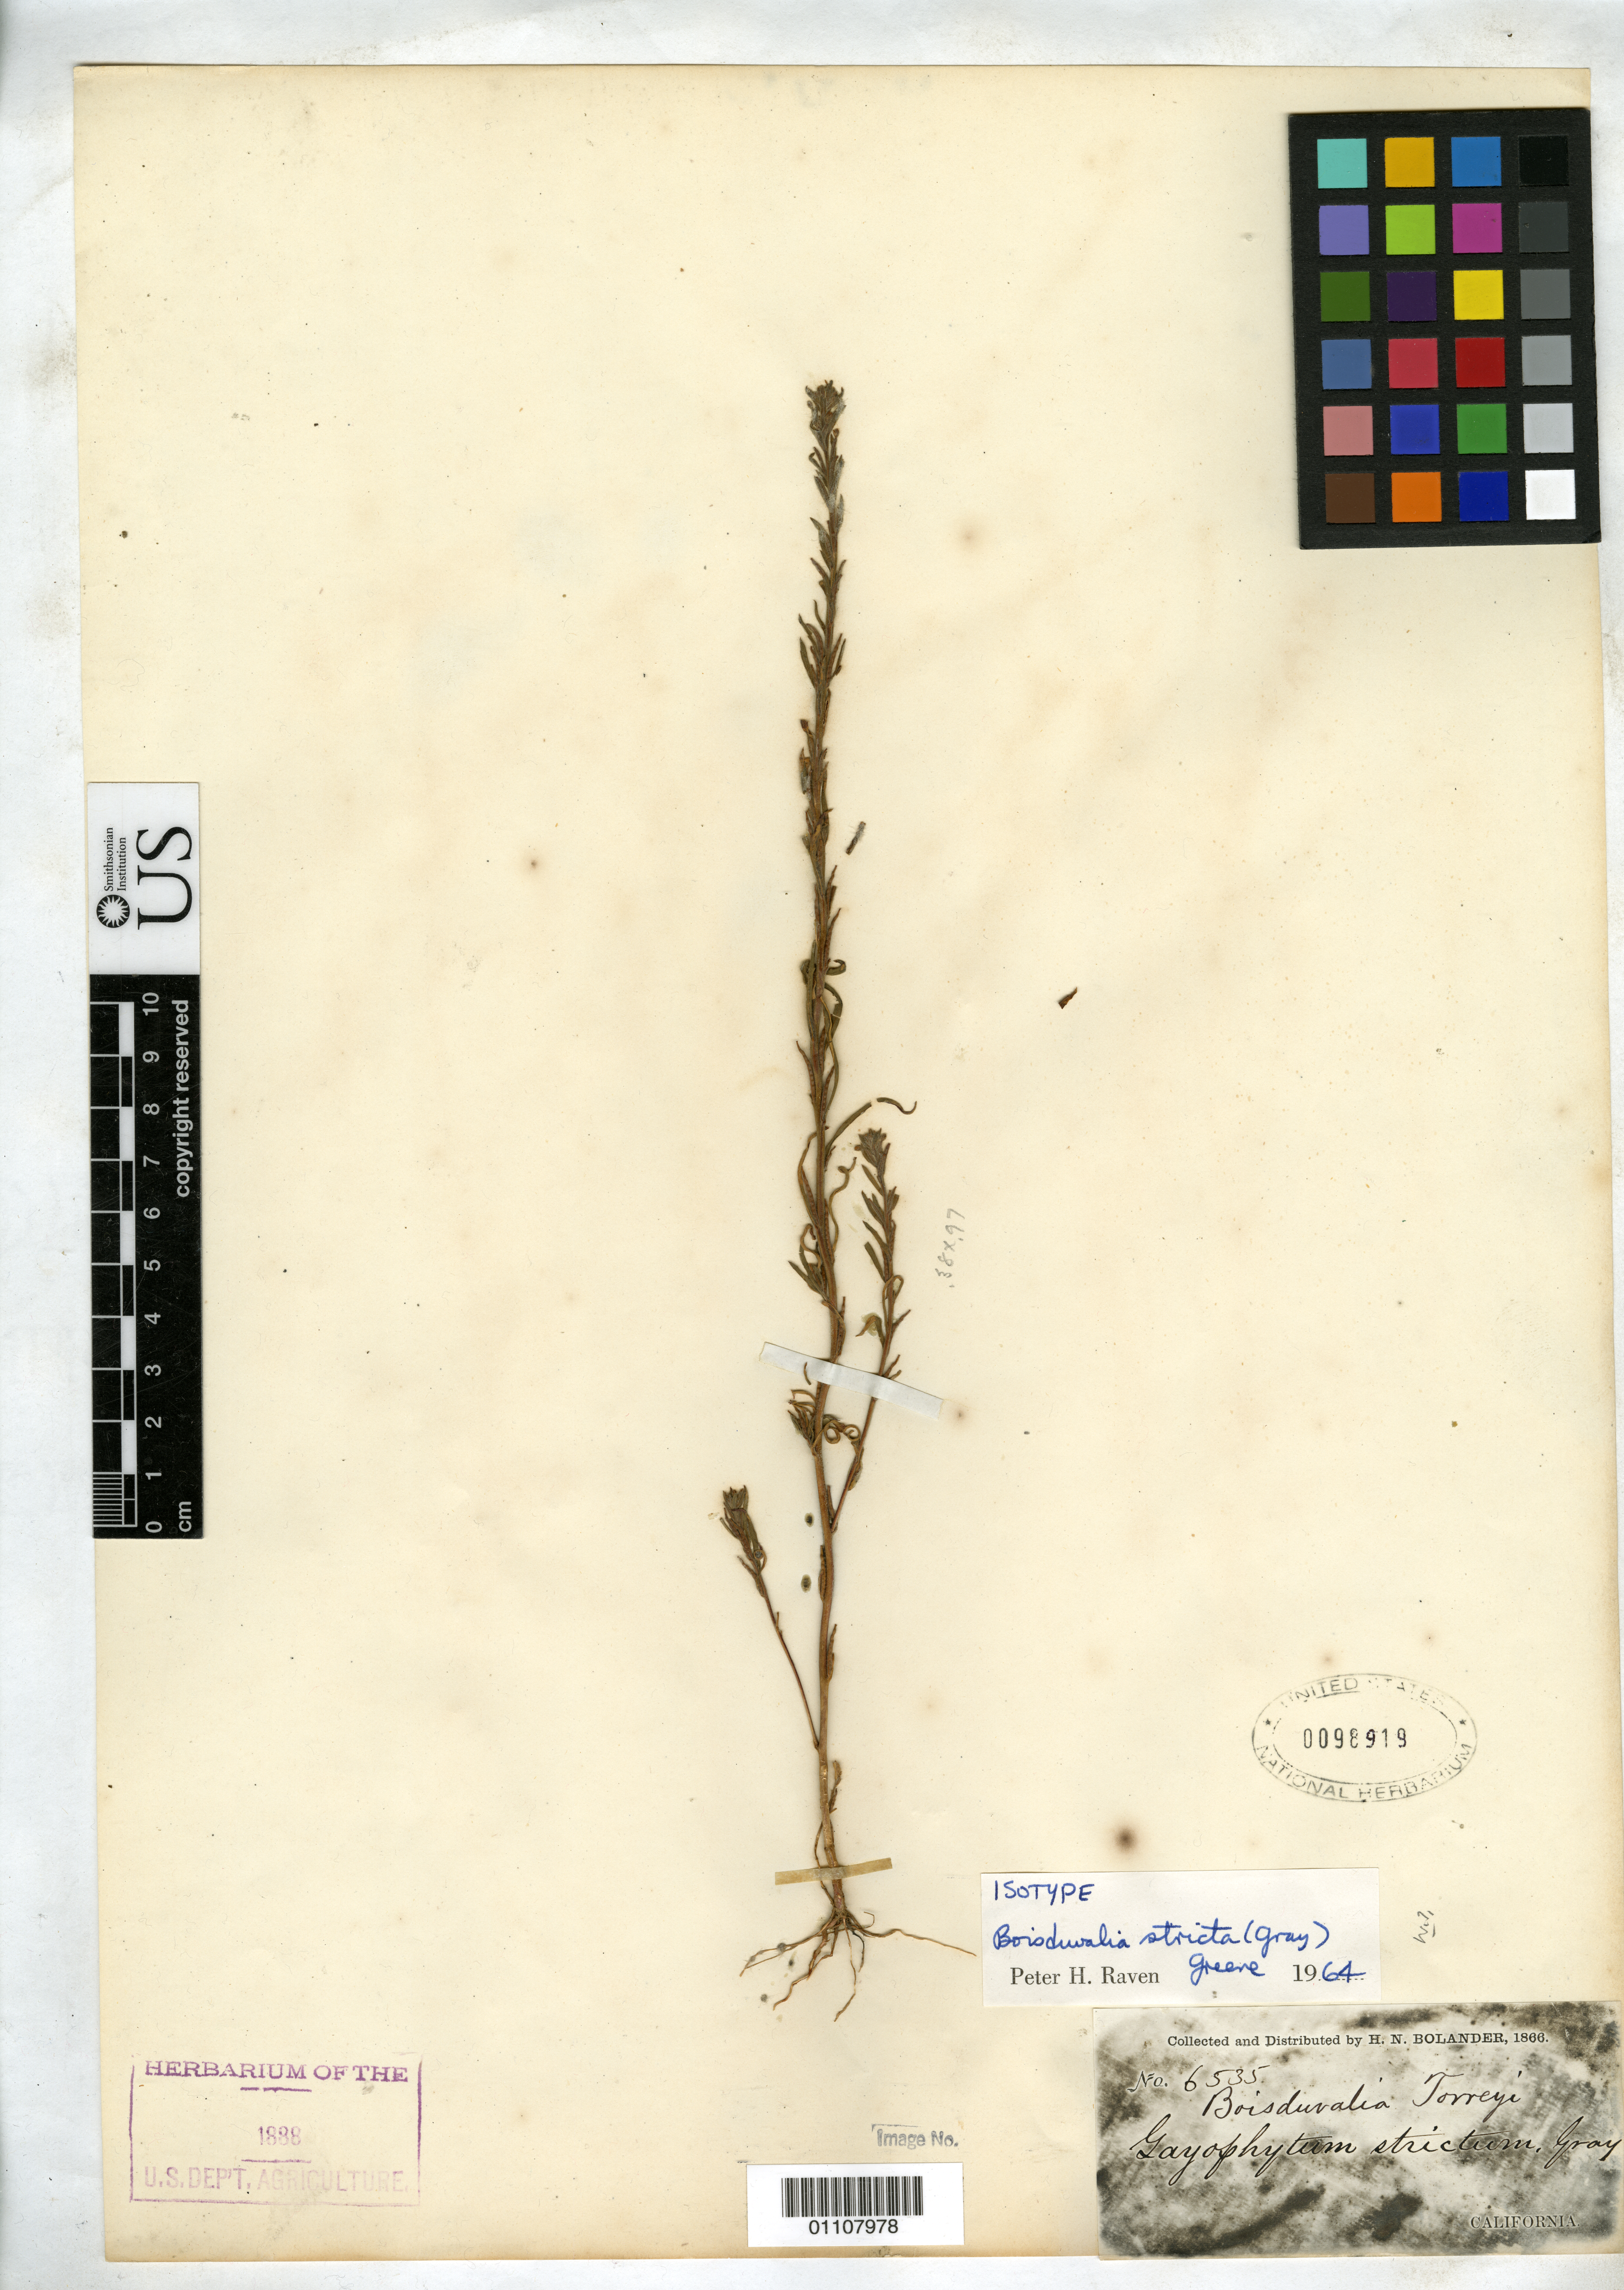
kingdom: Plantae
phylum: Tracheophyta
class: Magnoliopsida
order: Myrtales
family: Onagraceae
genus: Gayophytum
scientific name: Gayophytum strictum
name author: A. Gray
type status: Isotype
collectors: H. Bolander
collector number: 6535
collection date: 1866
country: United States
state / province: California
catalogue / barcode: US 98919